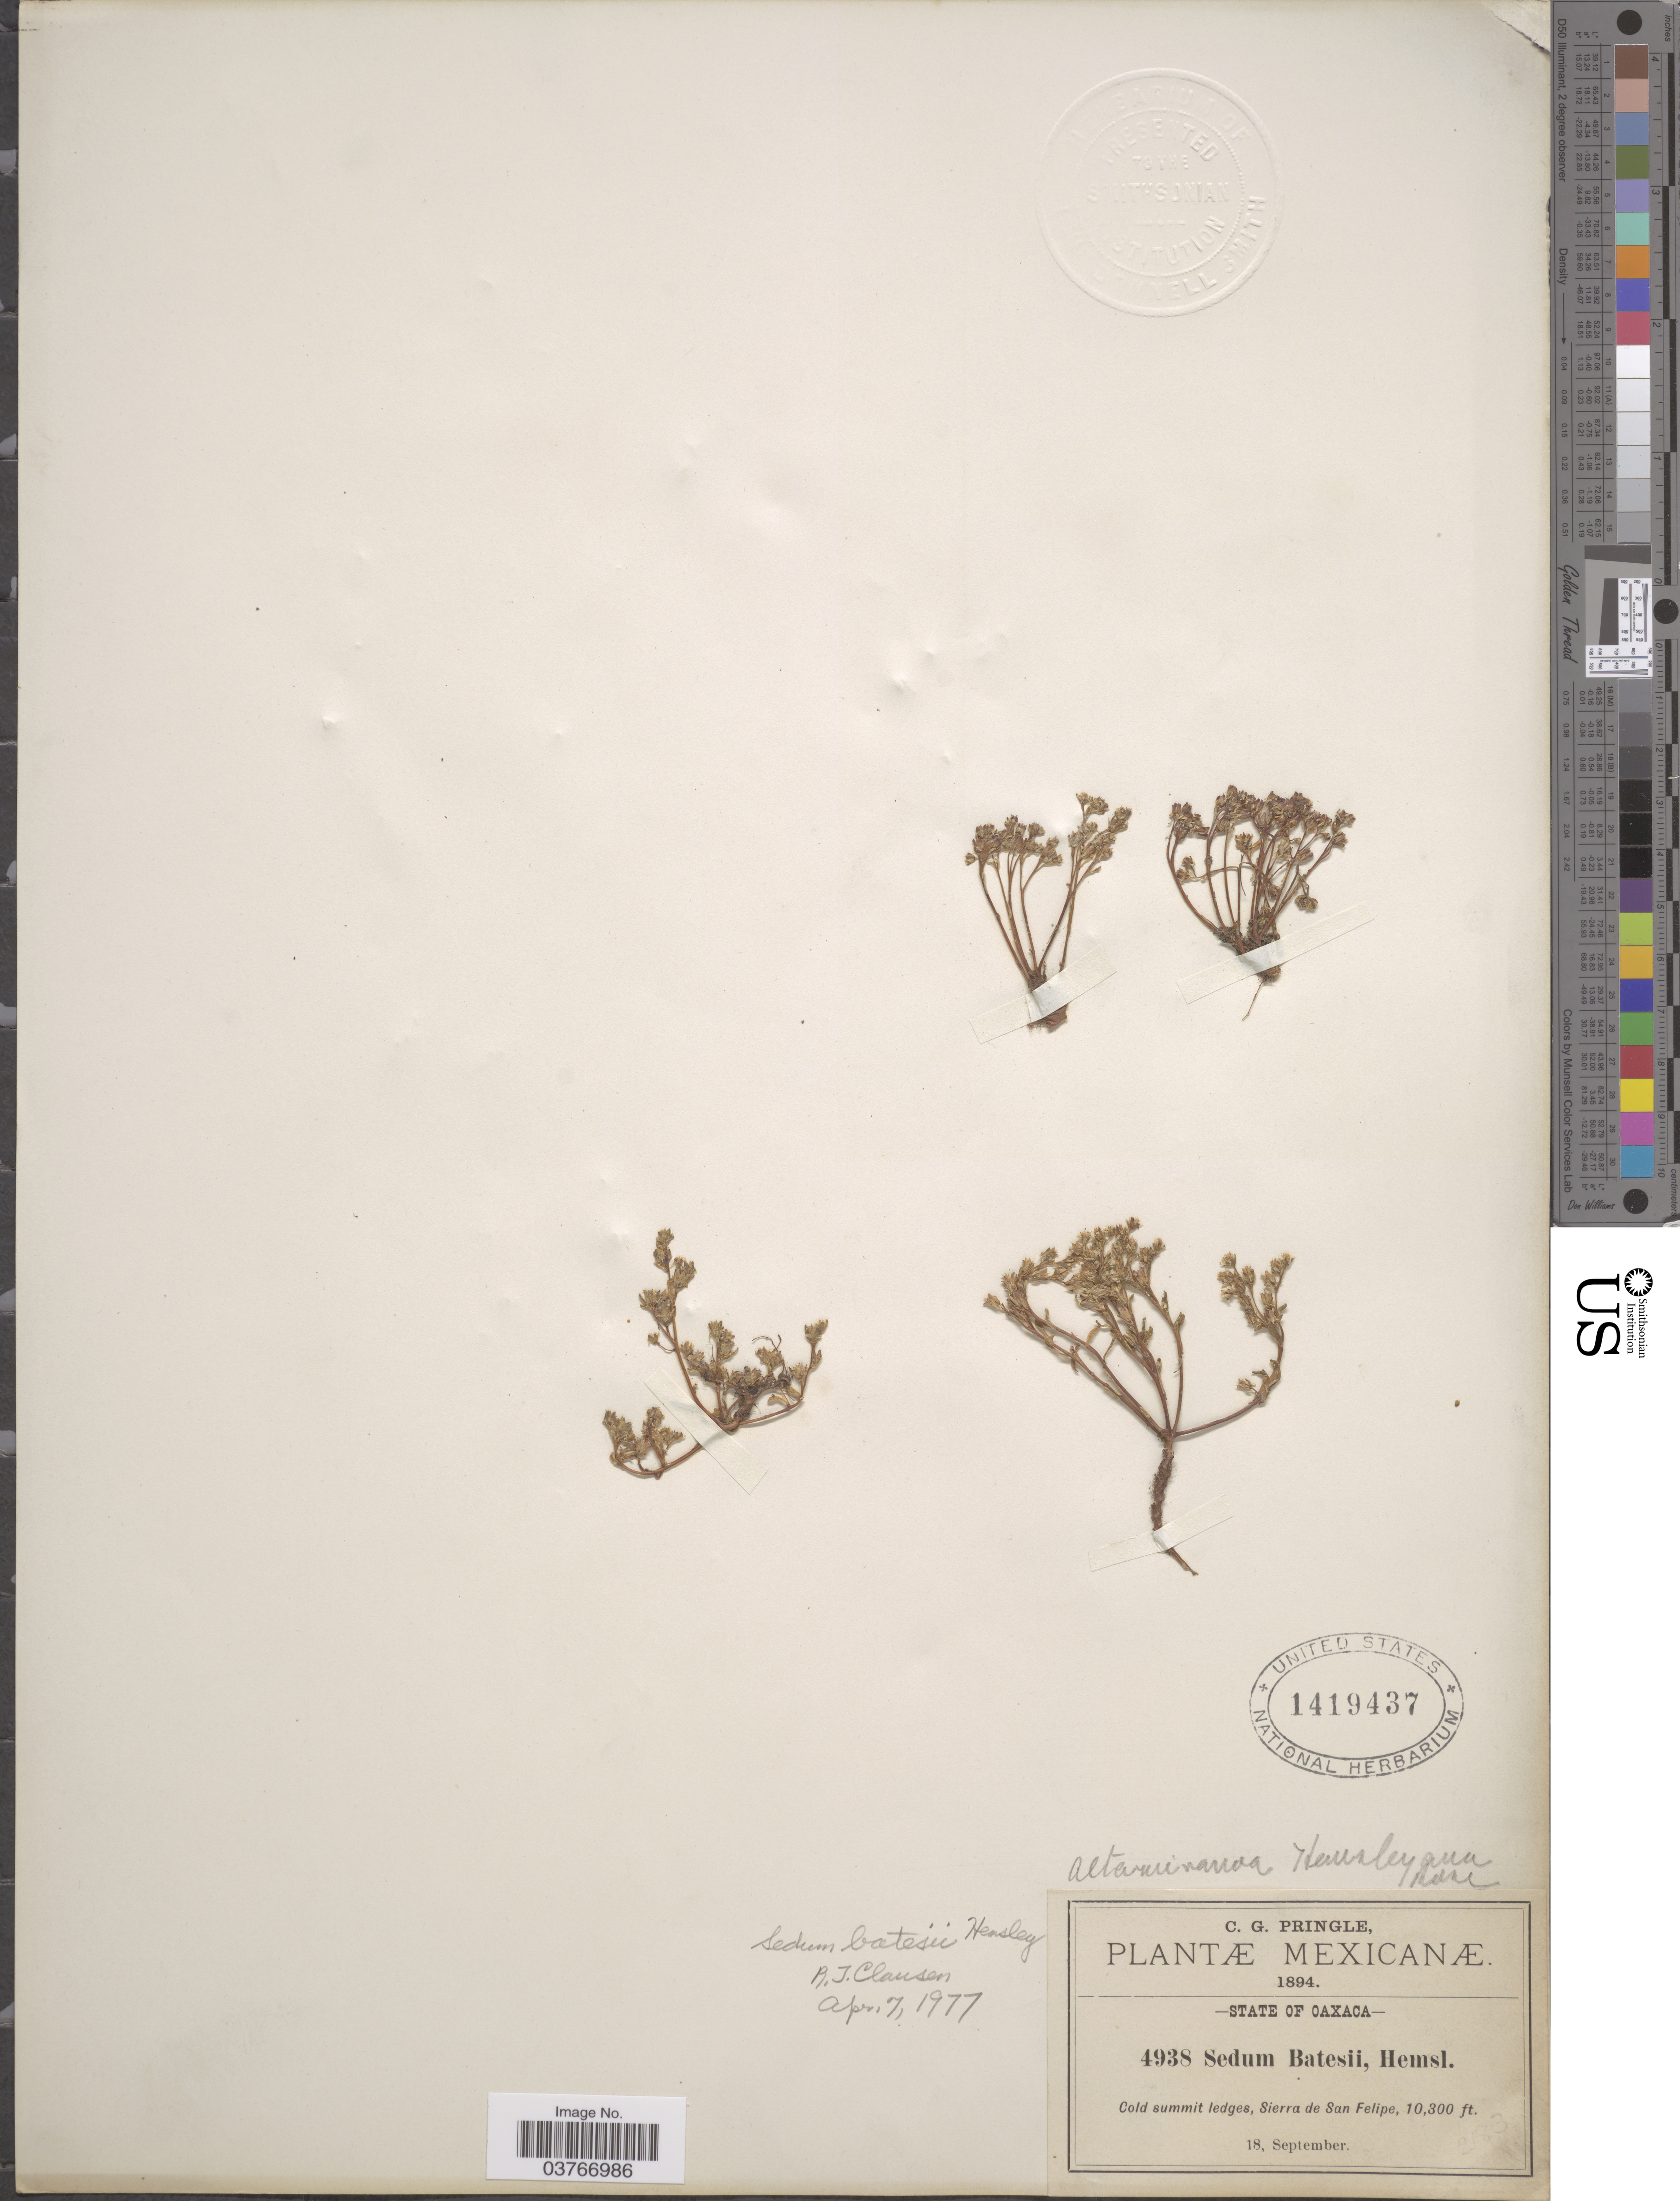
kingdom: Plantae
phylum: Tracheophyta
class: Magnoliopsida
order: Saxifragales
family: Crassulaceae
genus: Sedum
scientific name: Sedum batesii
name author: Hemsl.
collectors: C. G. Pringle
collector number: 4938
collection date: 1894-09-18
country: Mexico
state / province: Oaxaca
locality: Cold summit ledges, Sierra de San Felipe.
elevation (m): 3139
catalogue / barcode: US 1419437